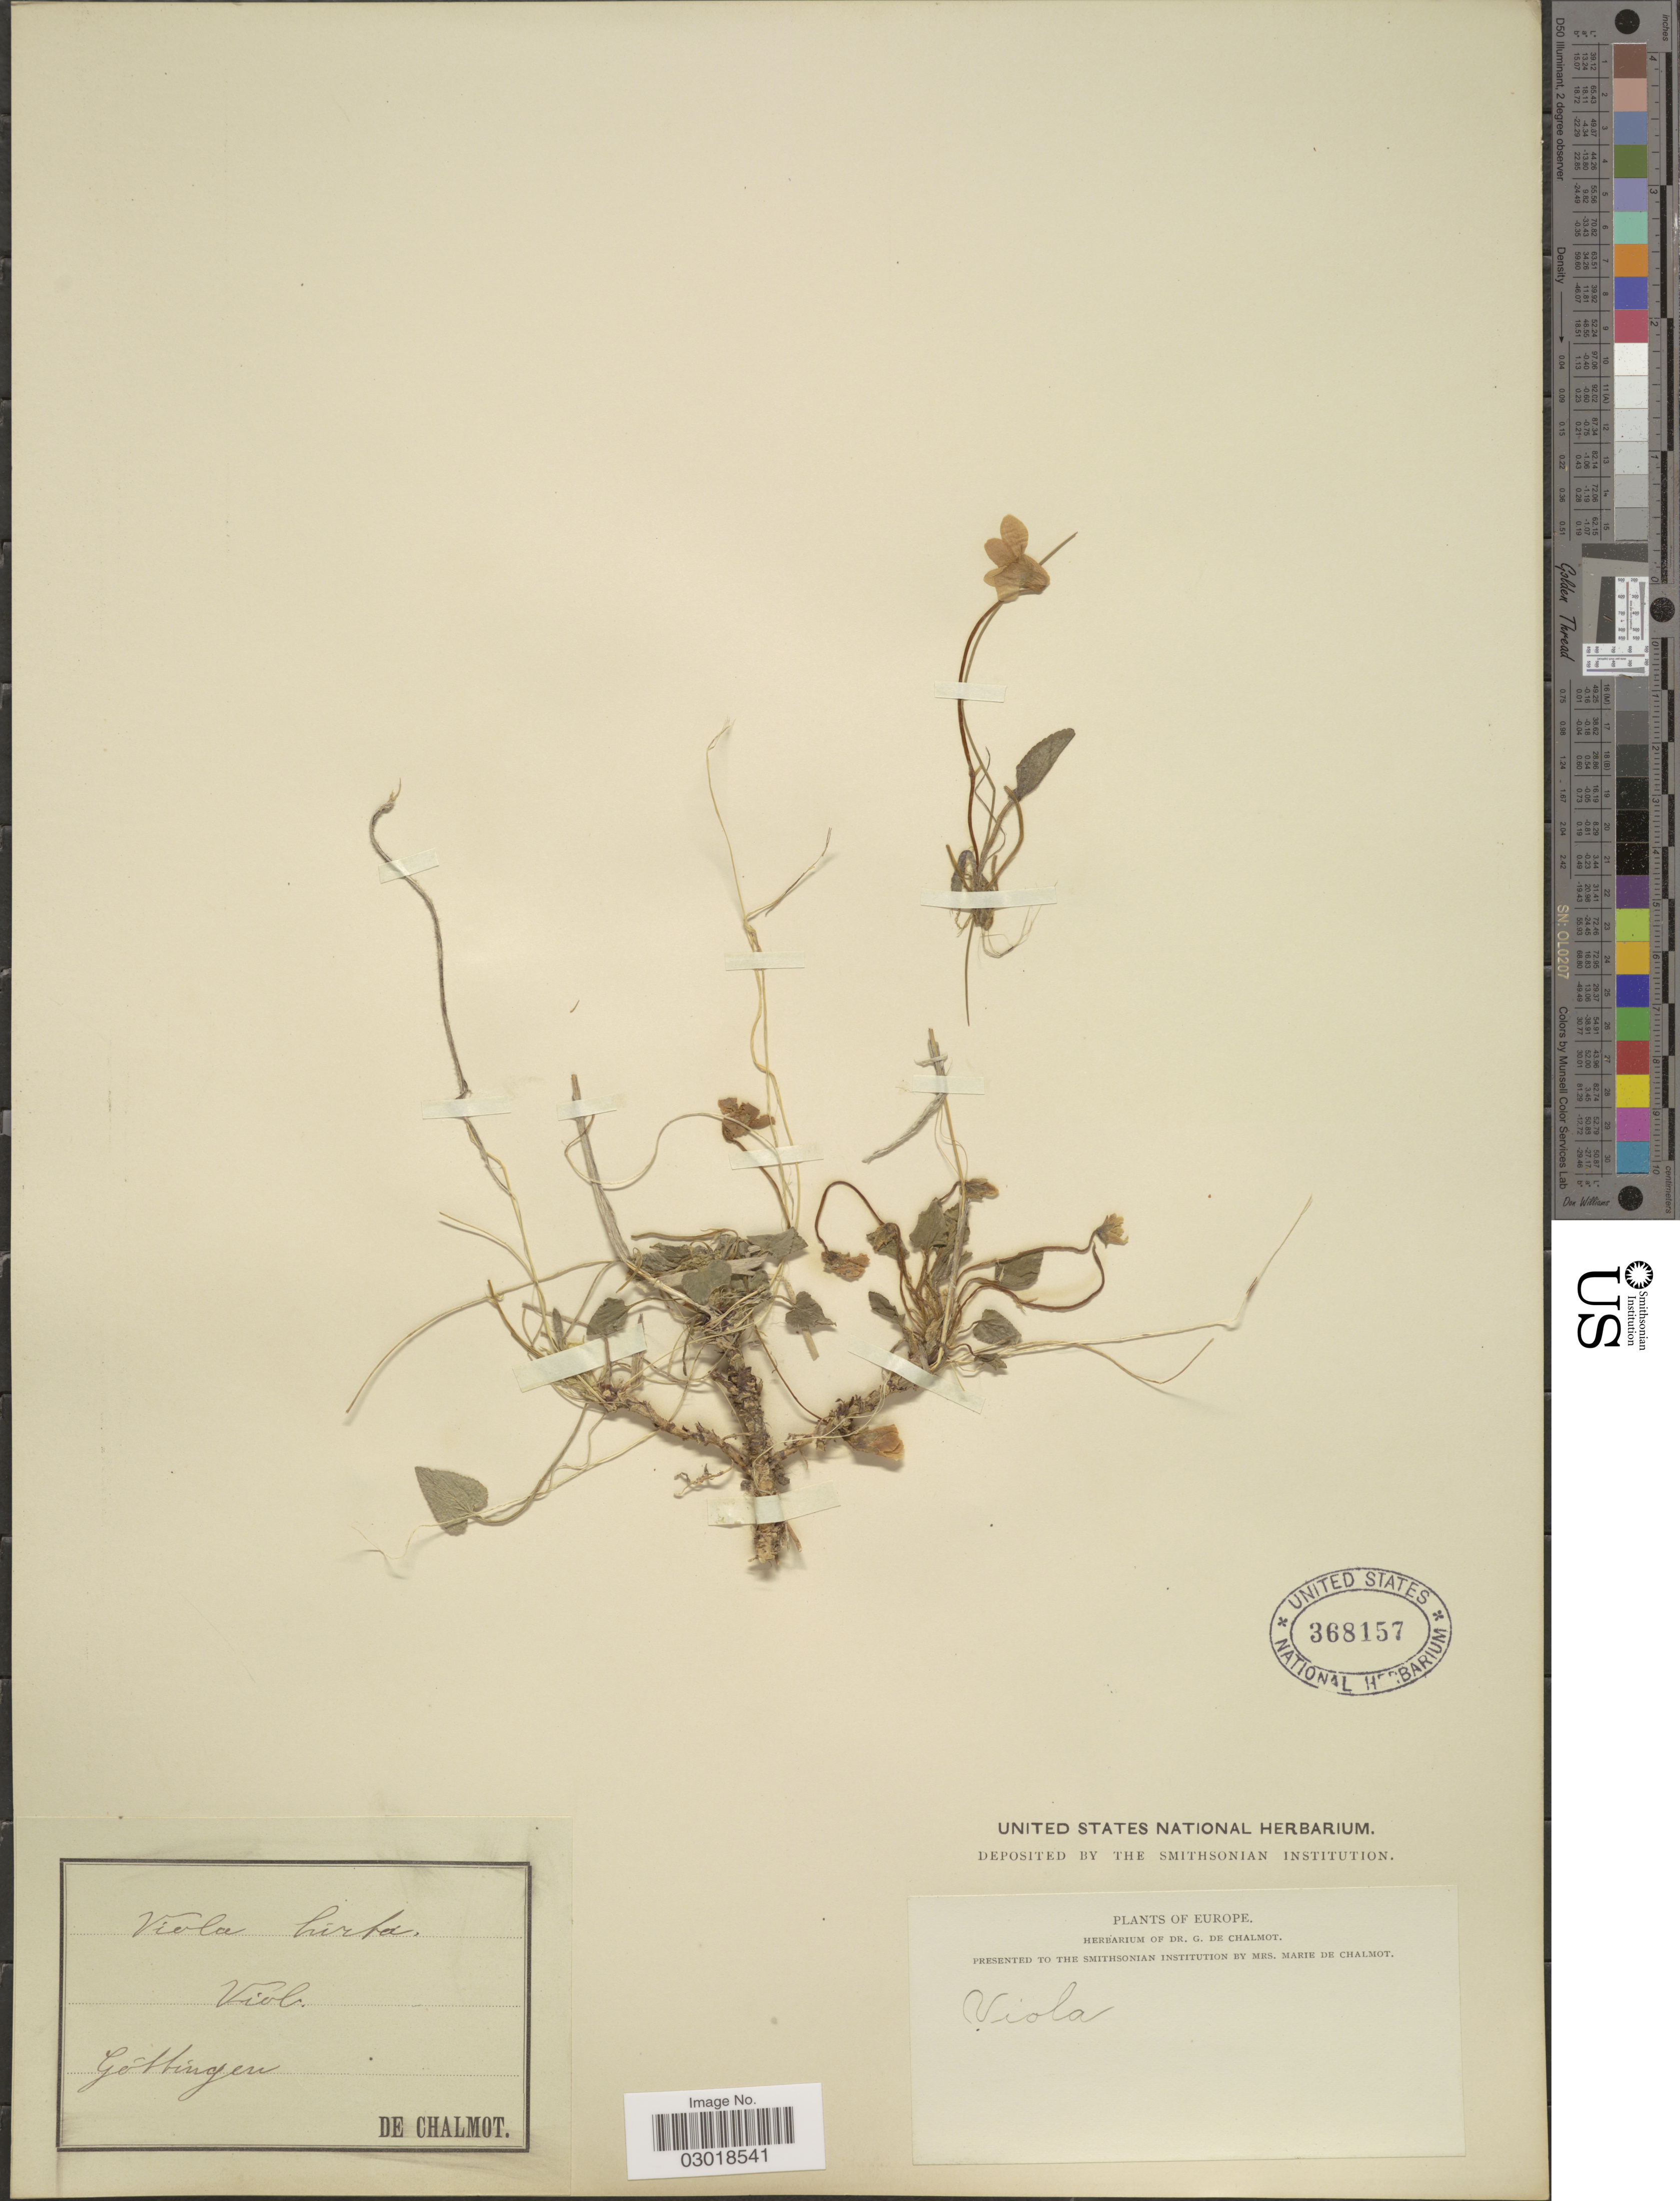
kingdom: Plantae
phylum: Tracheophyta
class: Magnoliopsida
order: Malpighiales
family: Violaceae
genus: Viola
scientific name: Viola hirta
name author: L.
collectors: G. de Chalmot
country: Germany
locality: Göttingen. Europe.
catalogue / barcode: US 368157